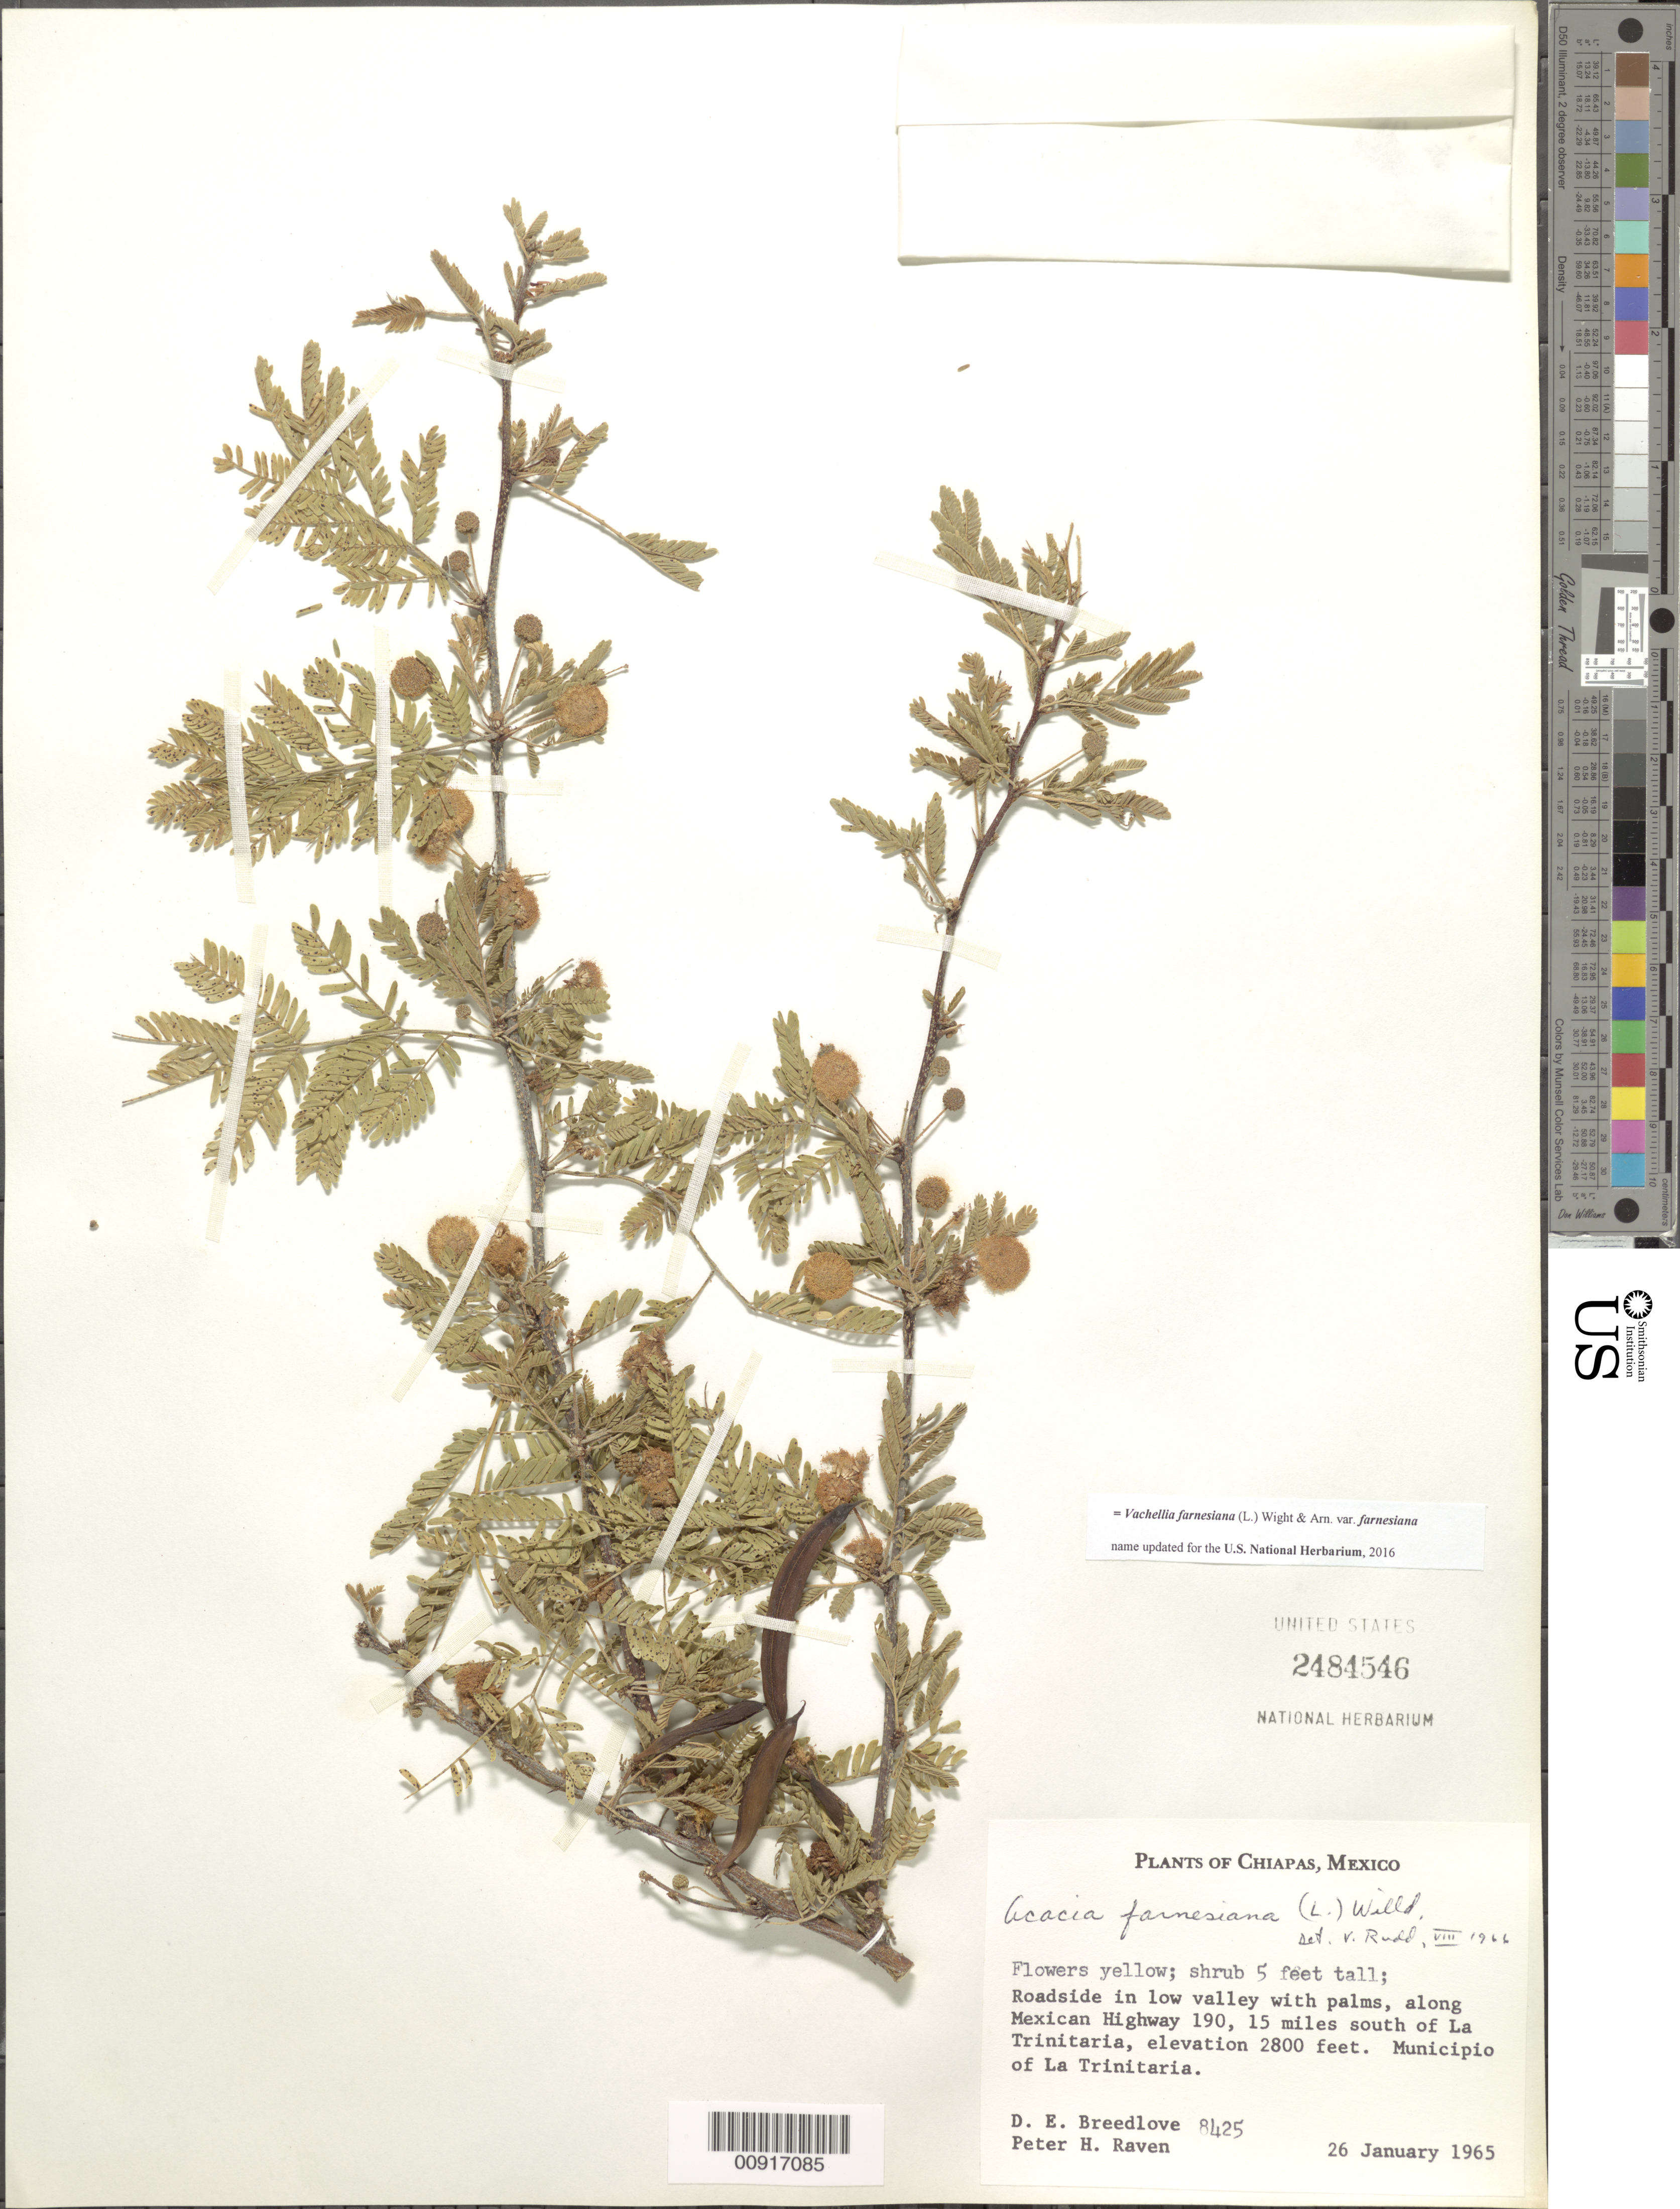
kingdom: Plantae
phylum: Tracheophyta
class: Magnoliopsida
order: Fabales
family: Fabaceae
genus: Vachellia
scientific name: Vachellia farnesiana var. farnesiana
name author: (L.) Wight & Arn.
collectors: D. E. Breedlove & P. H. Raven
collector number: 8425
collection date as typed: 26 Jan 1965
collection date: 1965-01-26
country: Mexico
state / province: Chiapas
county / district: Trinitaria, La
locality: Along Mexican Highway 190, 15 miles south of La Trinitaria. Municipio of La Trinitaria, Chiapas.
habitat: Roadside in low valley with palms.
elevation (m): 853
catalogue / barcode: US 2484546